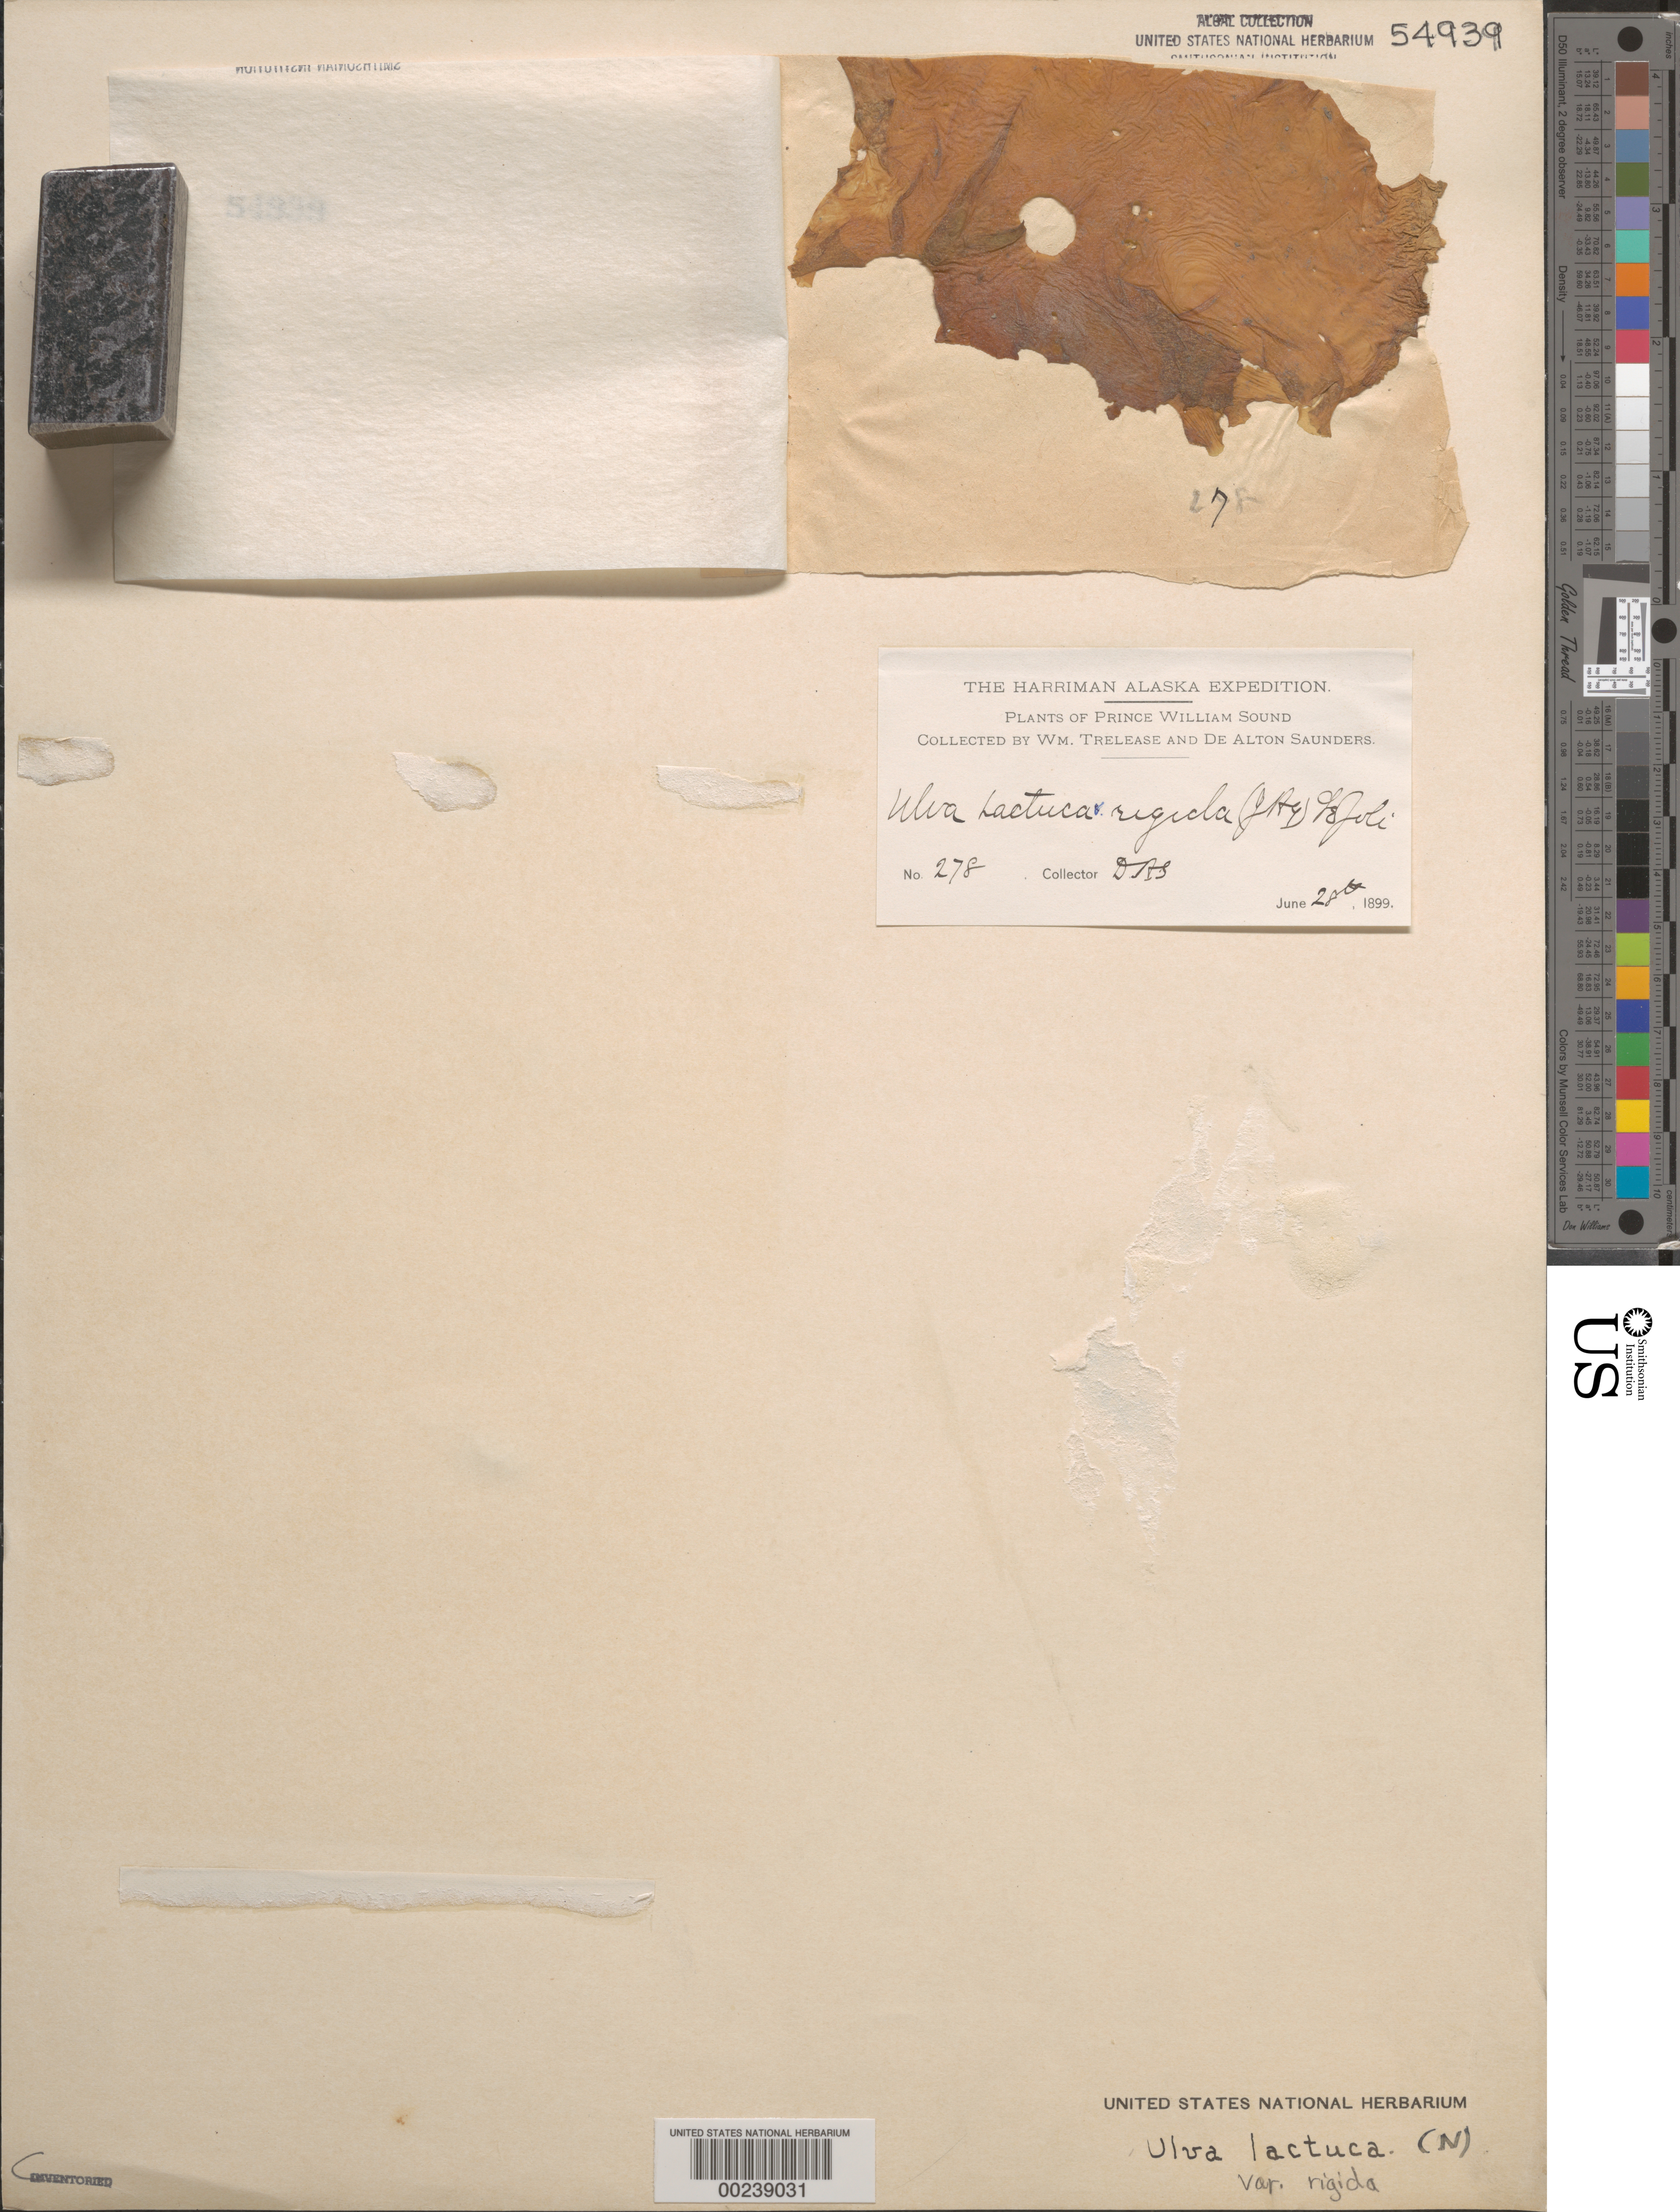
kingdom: Plantae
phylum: Chlorophyta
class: Ulvophyceae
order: Ulvales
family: Ulvaceae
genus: Ulva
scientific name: Ulva lactuca var. rigida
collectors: D. Saunders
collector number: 278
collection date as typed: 28 Jun 1899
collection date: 1899-06-28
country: United States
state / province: Alaska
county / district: Valdez-Cordova Division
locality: Prince William Sound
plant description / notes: Harriman Alaska Expedition, 1899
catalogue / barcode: US 54939